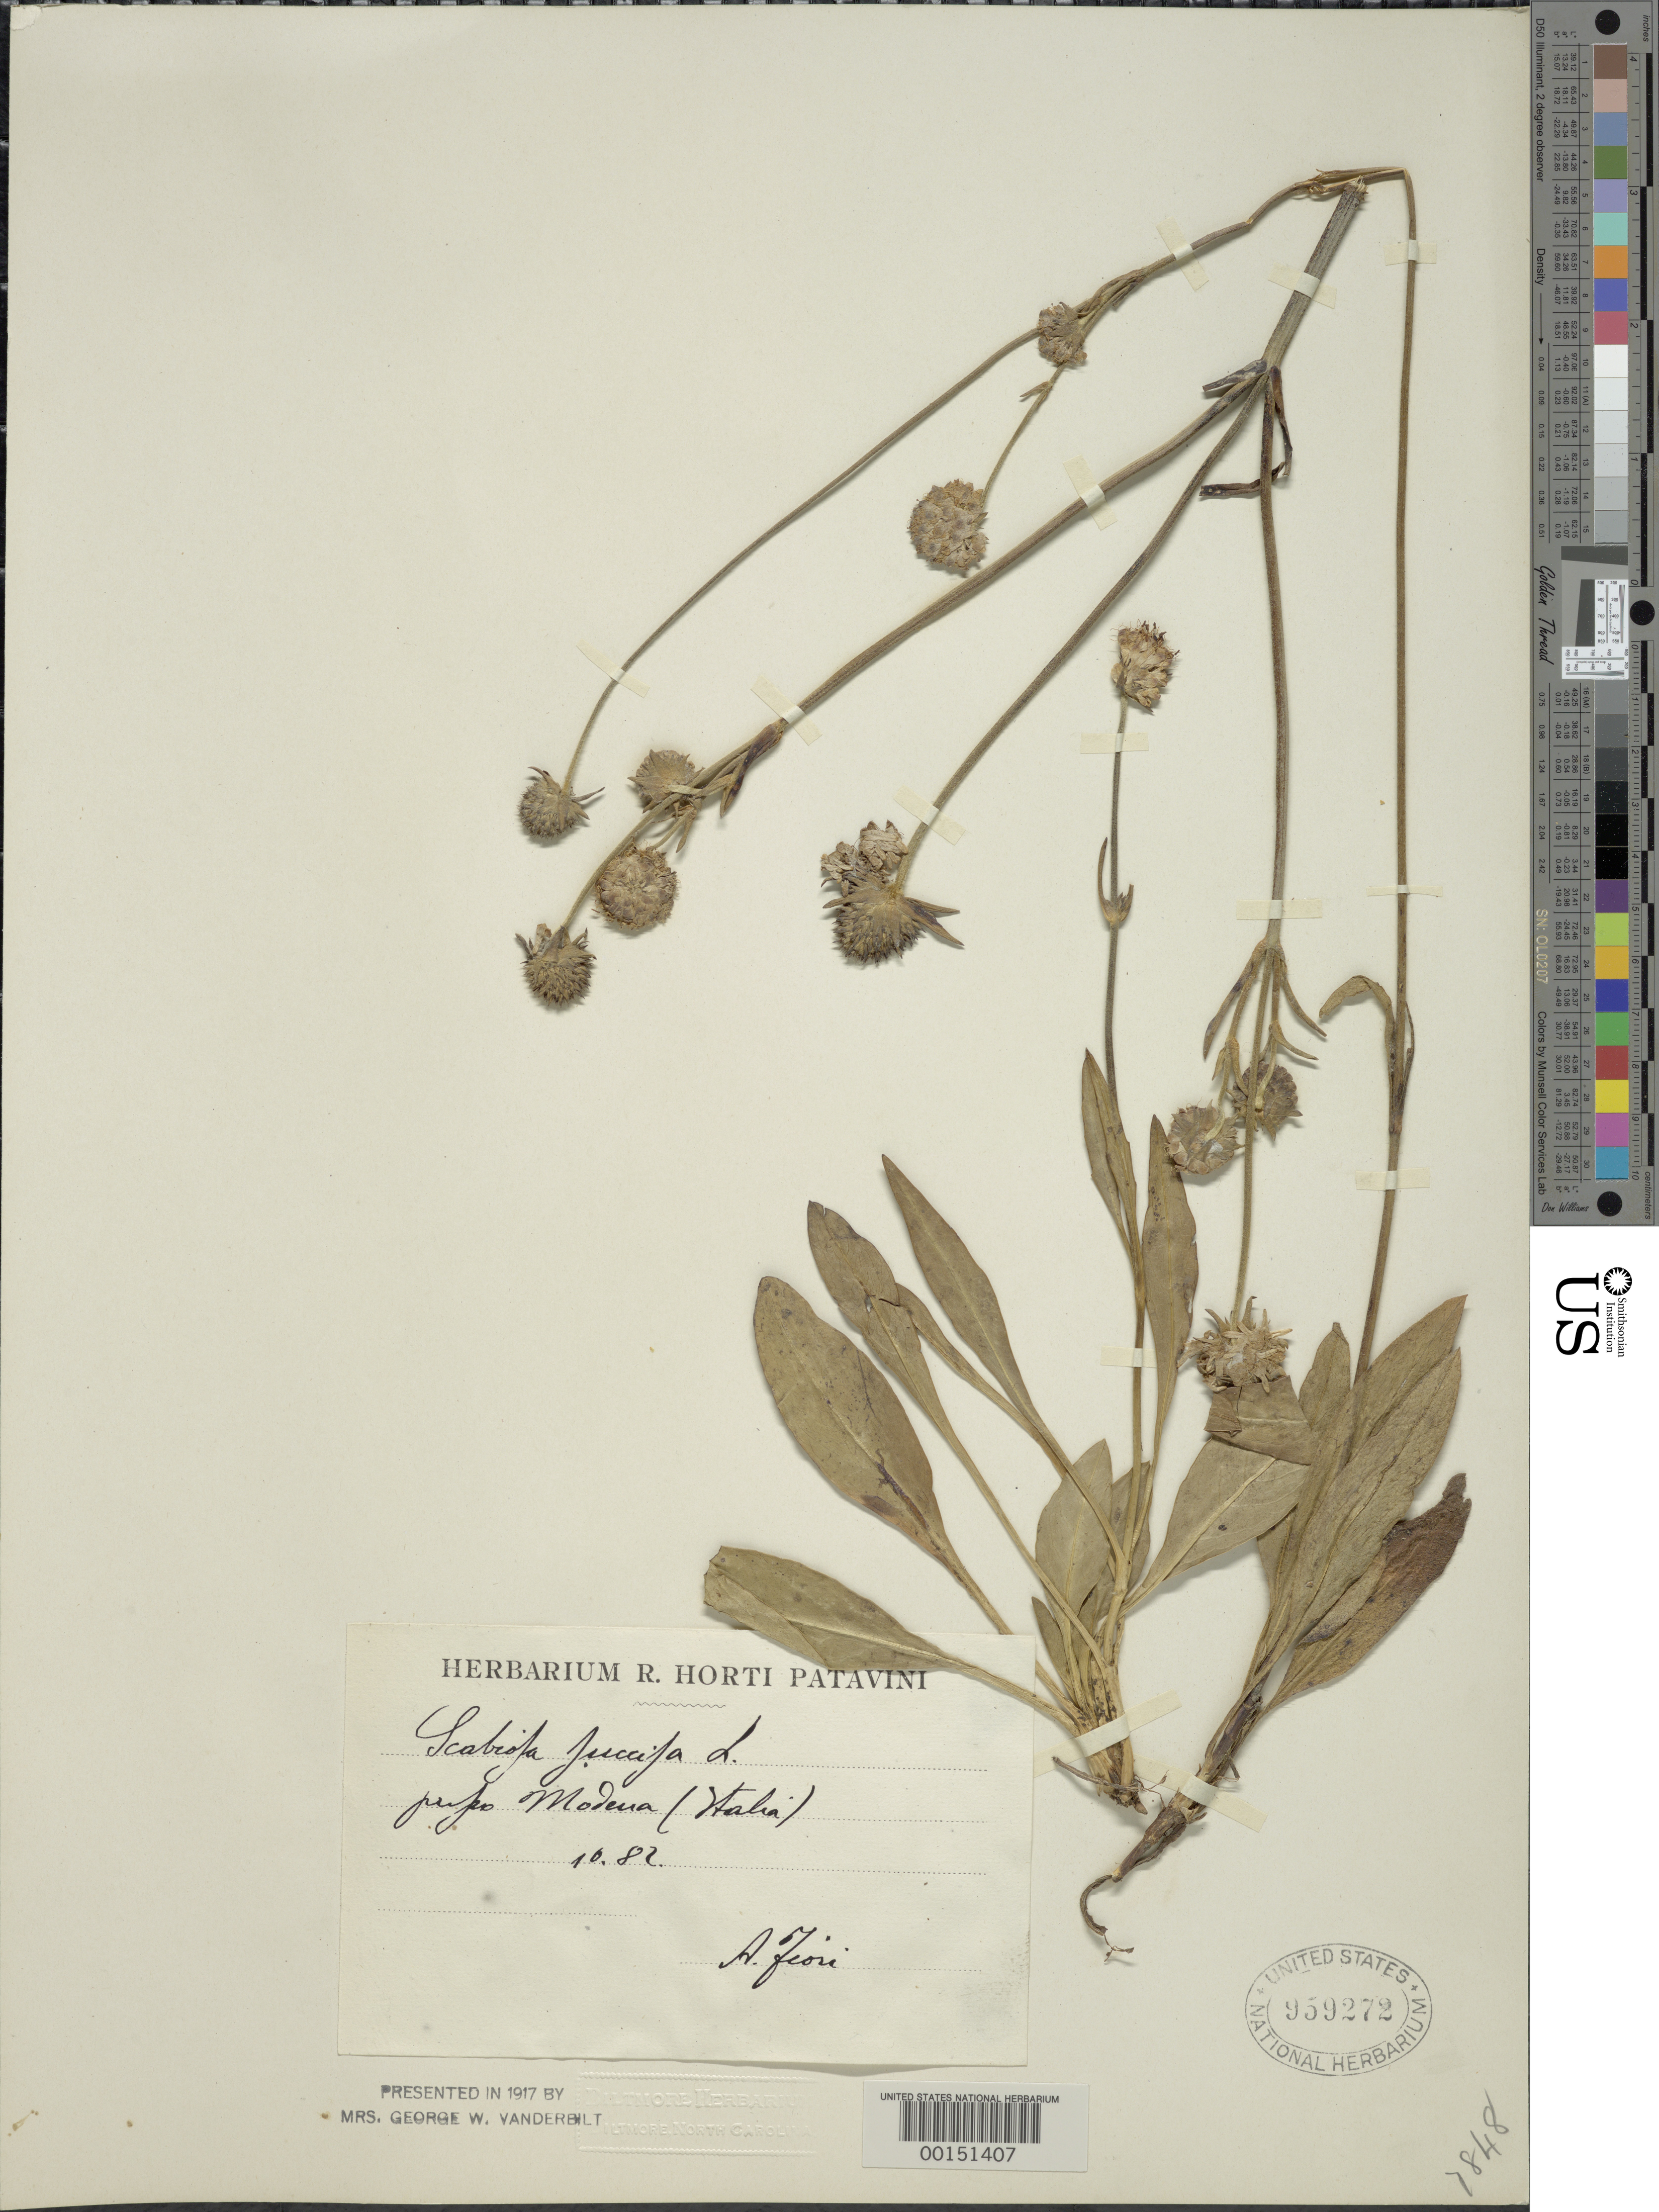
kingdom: Plantae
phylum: Tracheophyta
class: Magnoliopsida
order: Dipsacales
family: Caprifoliaceae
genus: Scabiosa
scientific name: Scabiosa succisa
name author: L.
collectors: A. Fiori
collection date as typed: Oct 1882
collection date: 1882-10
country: Italy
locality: Modena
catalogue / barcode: US 959272